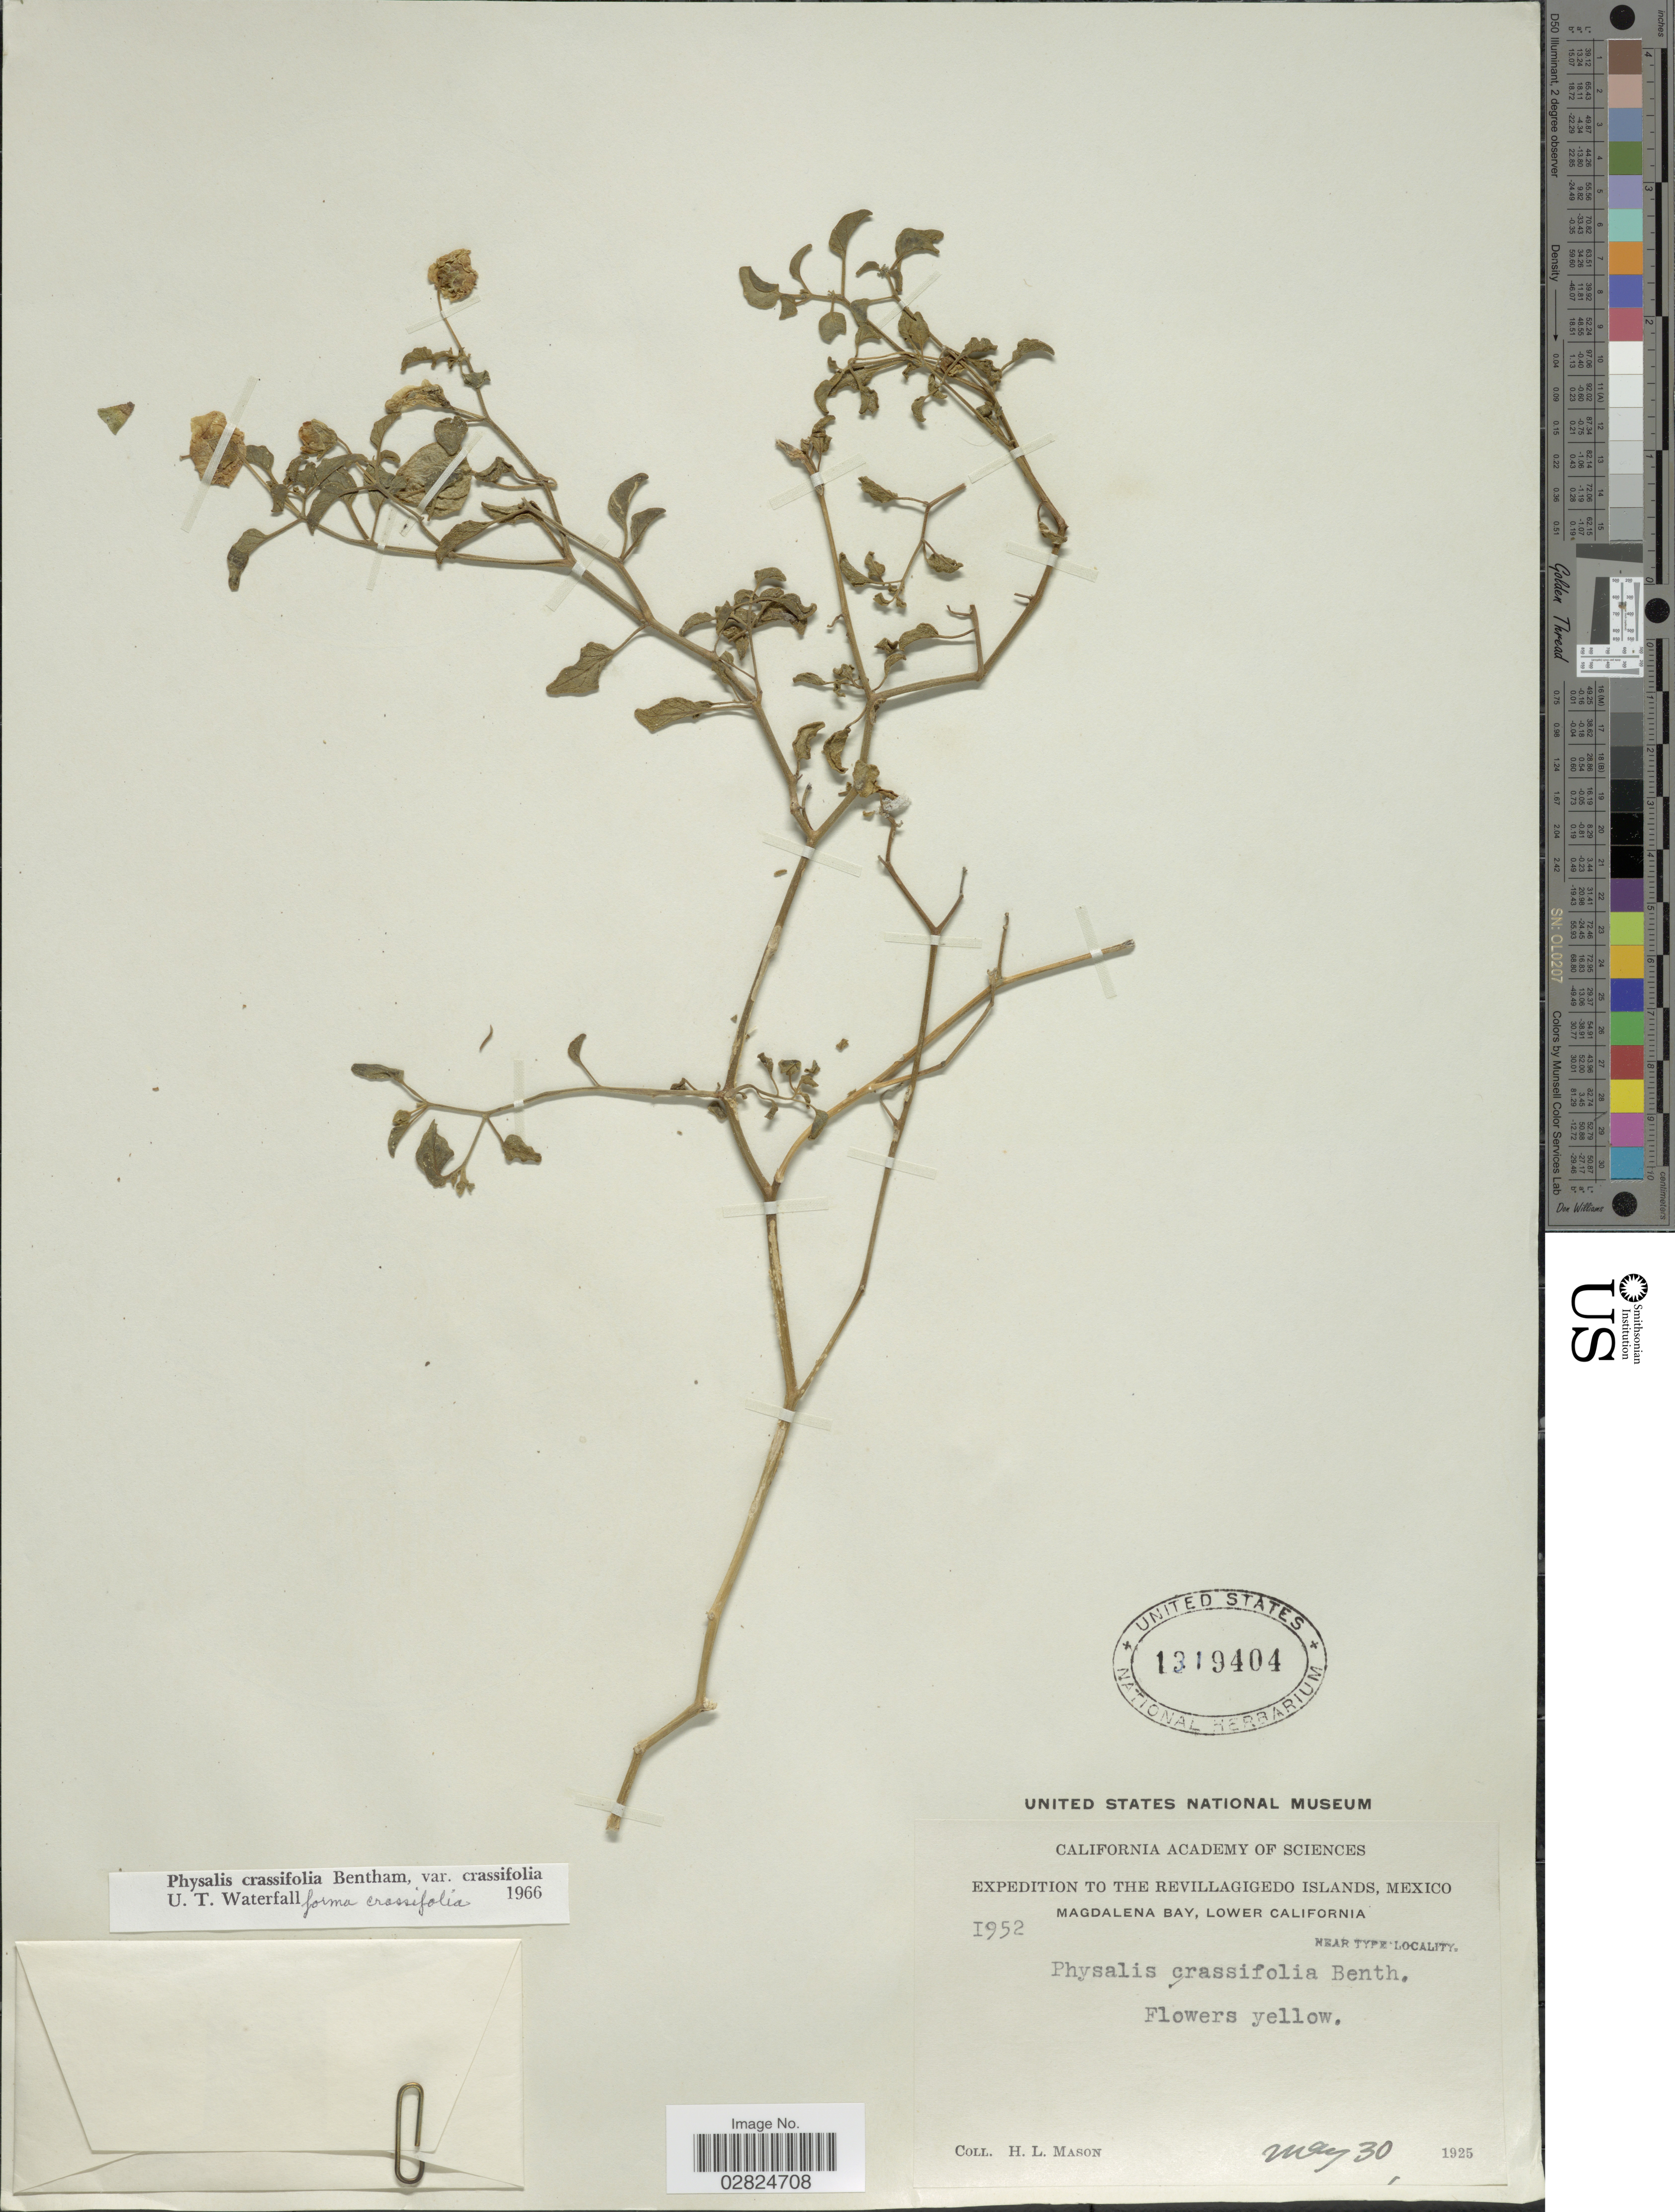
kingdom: Plantae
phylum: Tracheophyta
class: Magnoliopsida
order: Solanales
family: Solanaceae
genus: Physalis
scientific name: Physalis crassifolia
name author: Benth.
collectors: H. L. Mason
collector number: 1952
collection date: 1925-05-30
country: Mexico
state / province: Baja California Norte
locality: Revillagigedo Islands. Magdalena Bay, Lower California.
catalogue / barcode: US 1319404